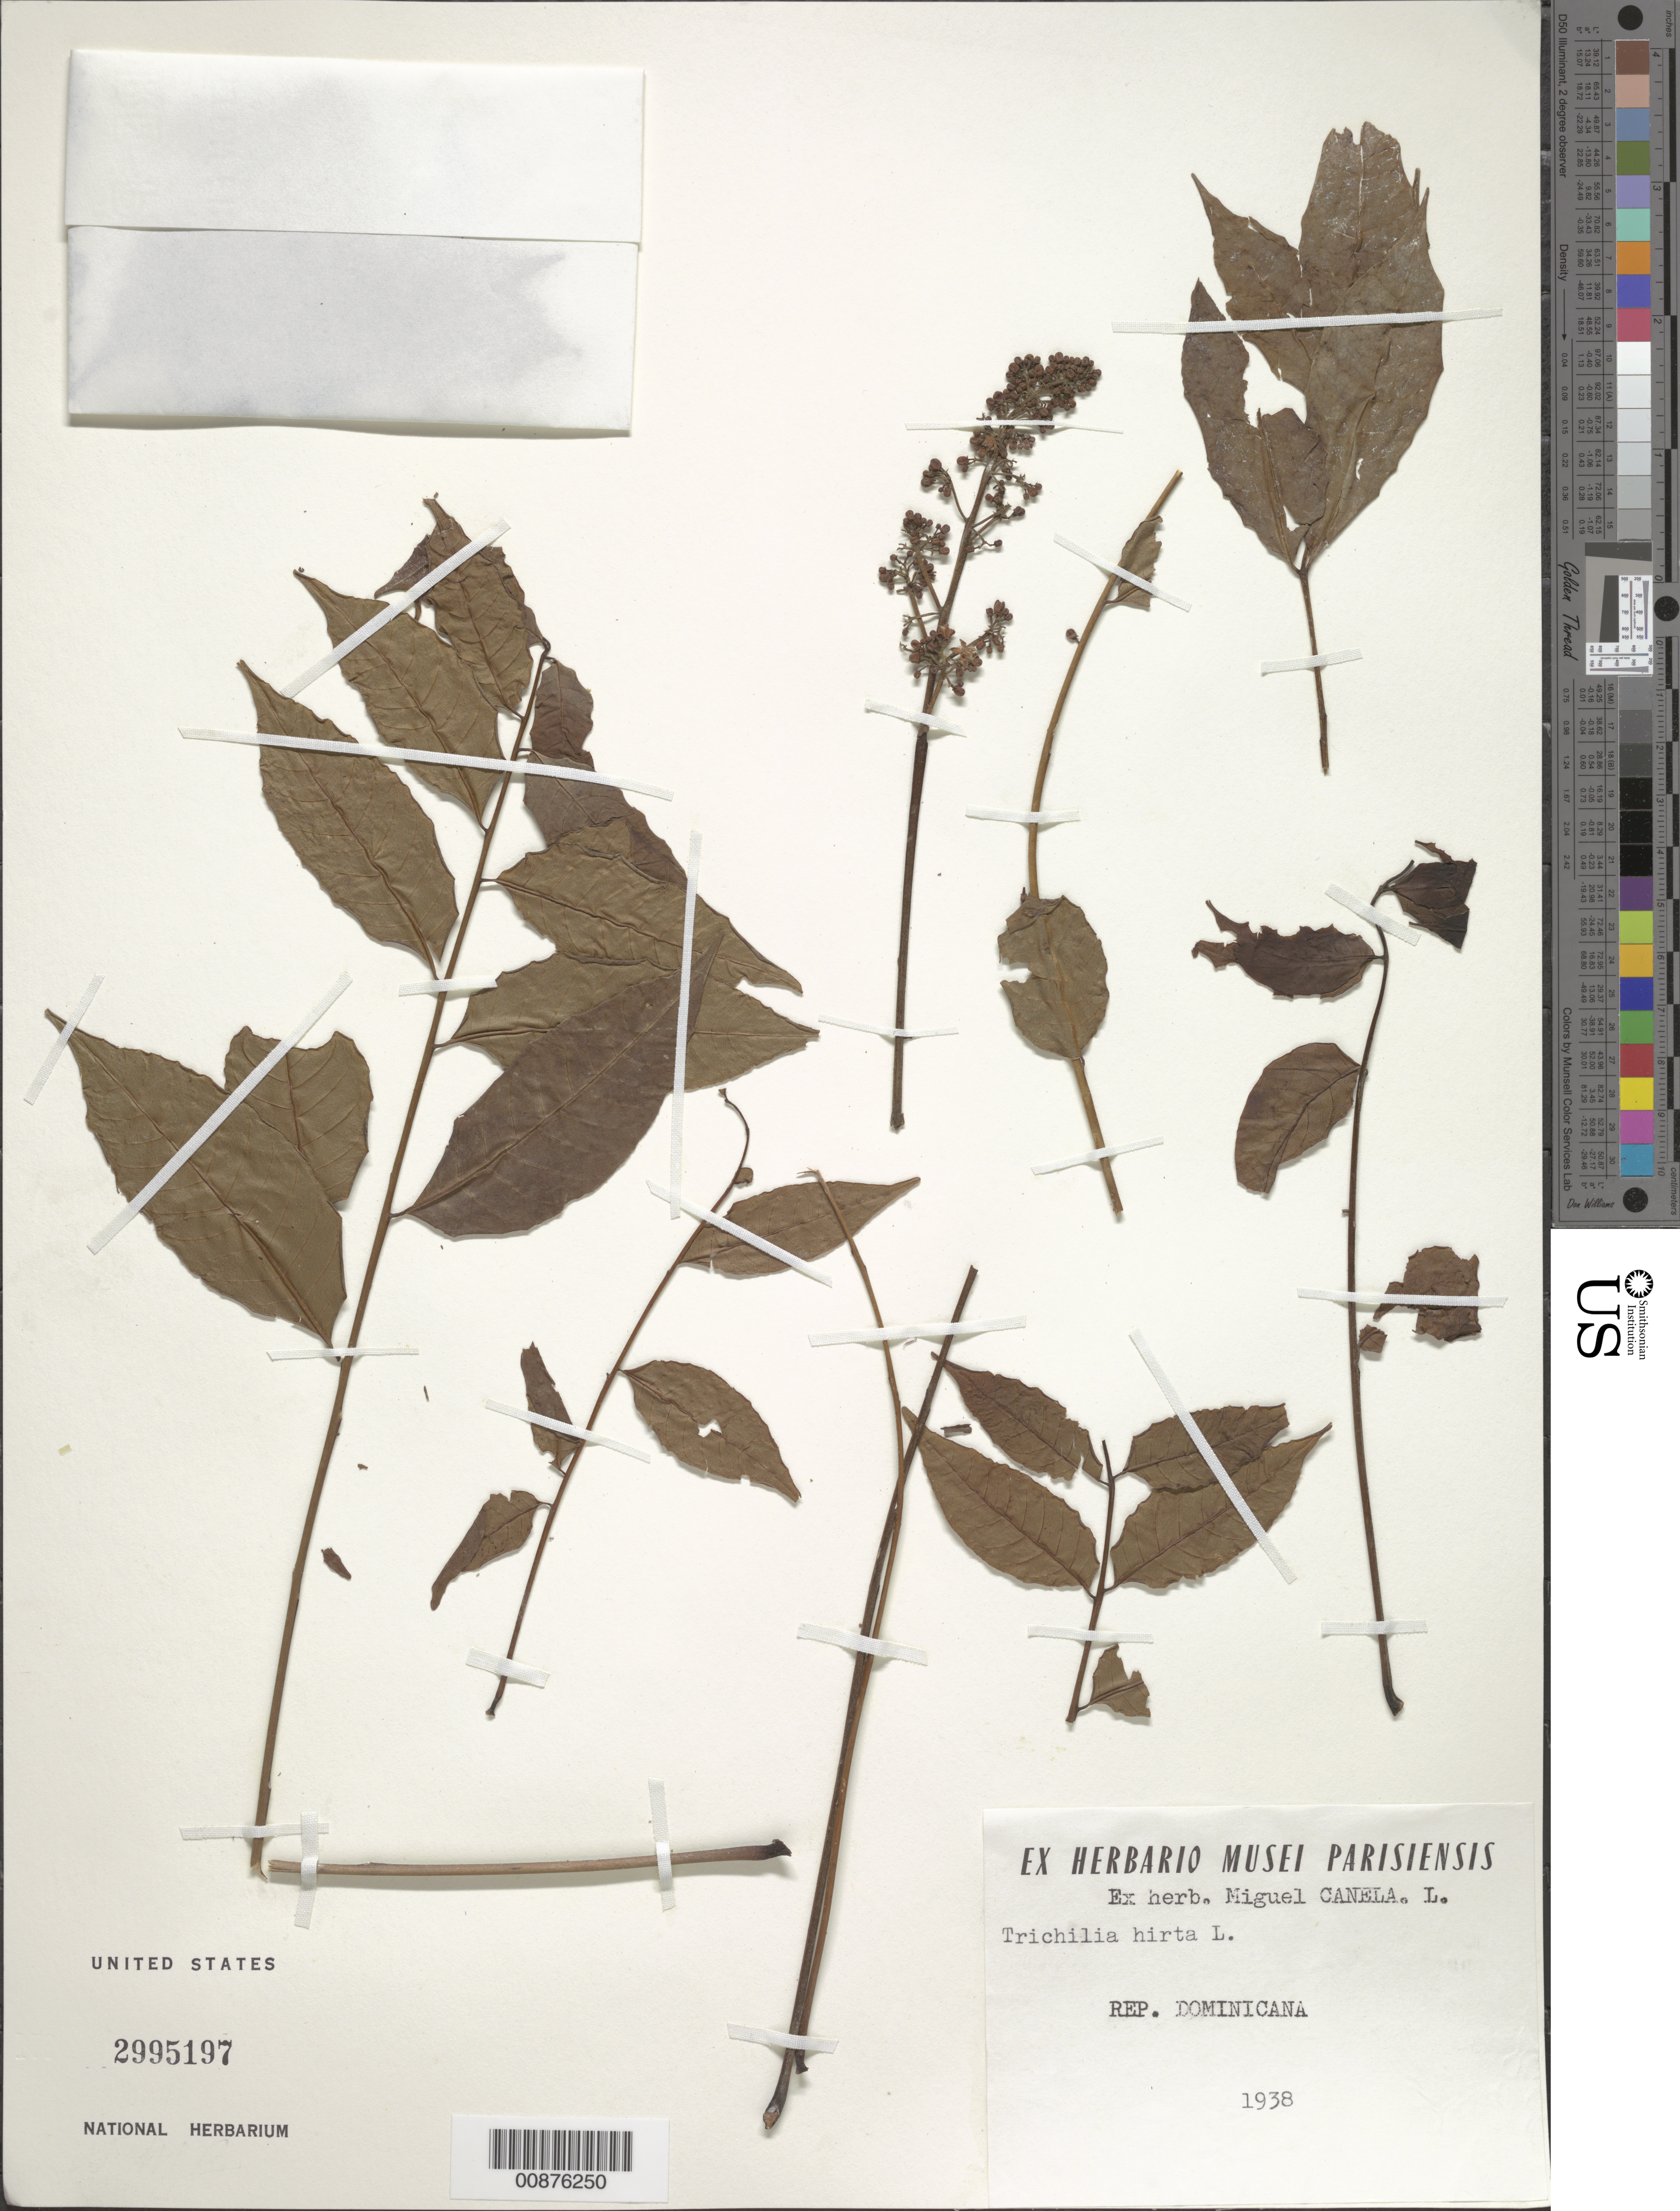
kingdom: Plantae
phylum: Tracheophyta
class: Magnoliopsida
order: Sapindales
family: Meliaceae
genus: Trichilia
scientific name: Trichilia hirta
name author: L.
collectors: M. Canela Lazaro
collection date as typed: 1938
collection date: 1938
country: Dominican Republic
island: Hispaniola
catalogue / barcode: US 2995197